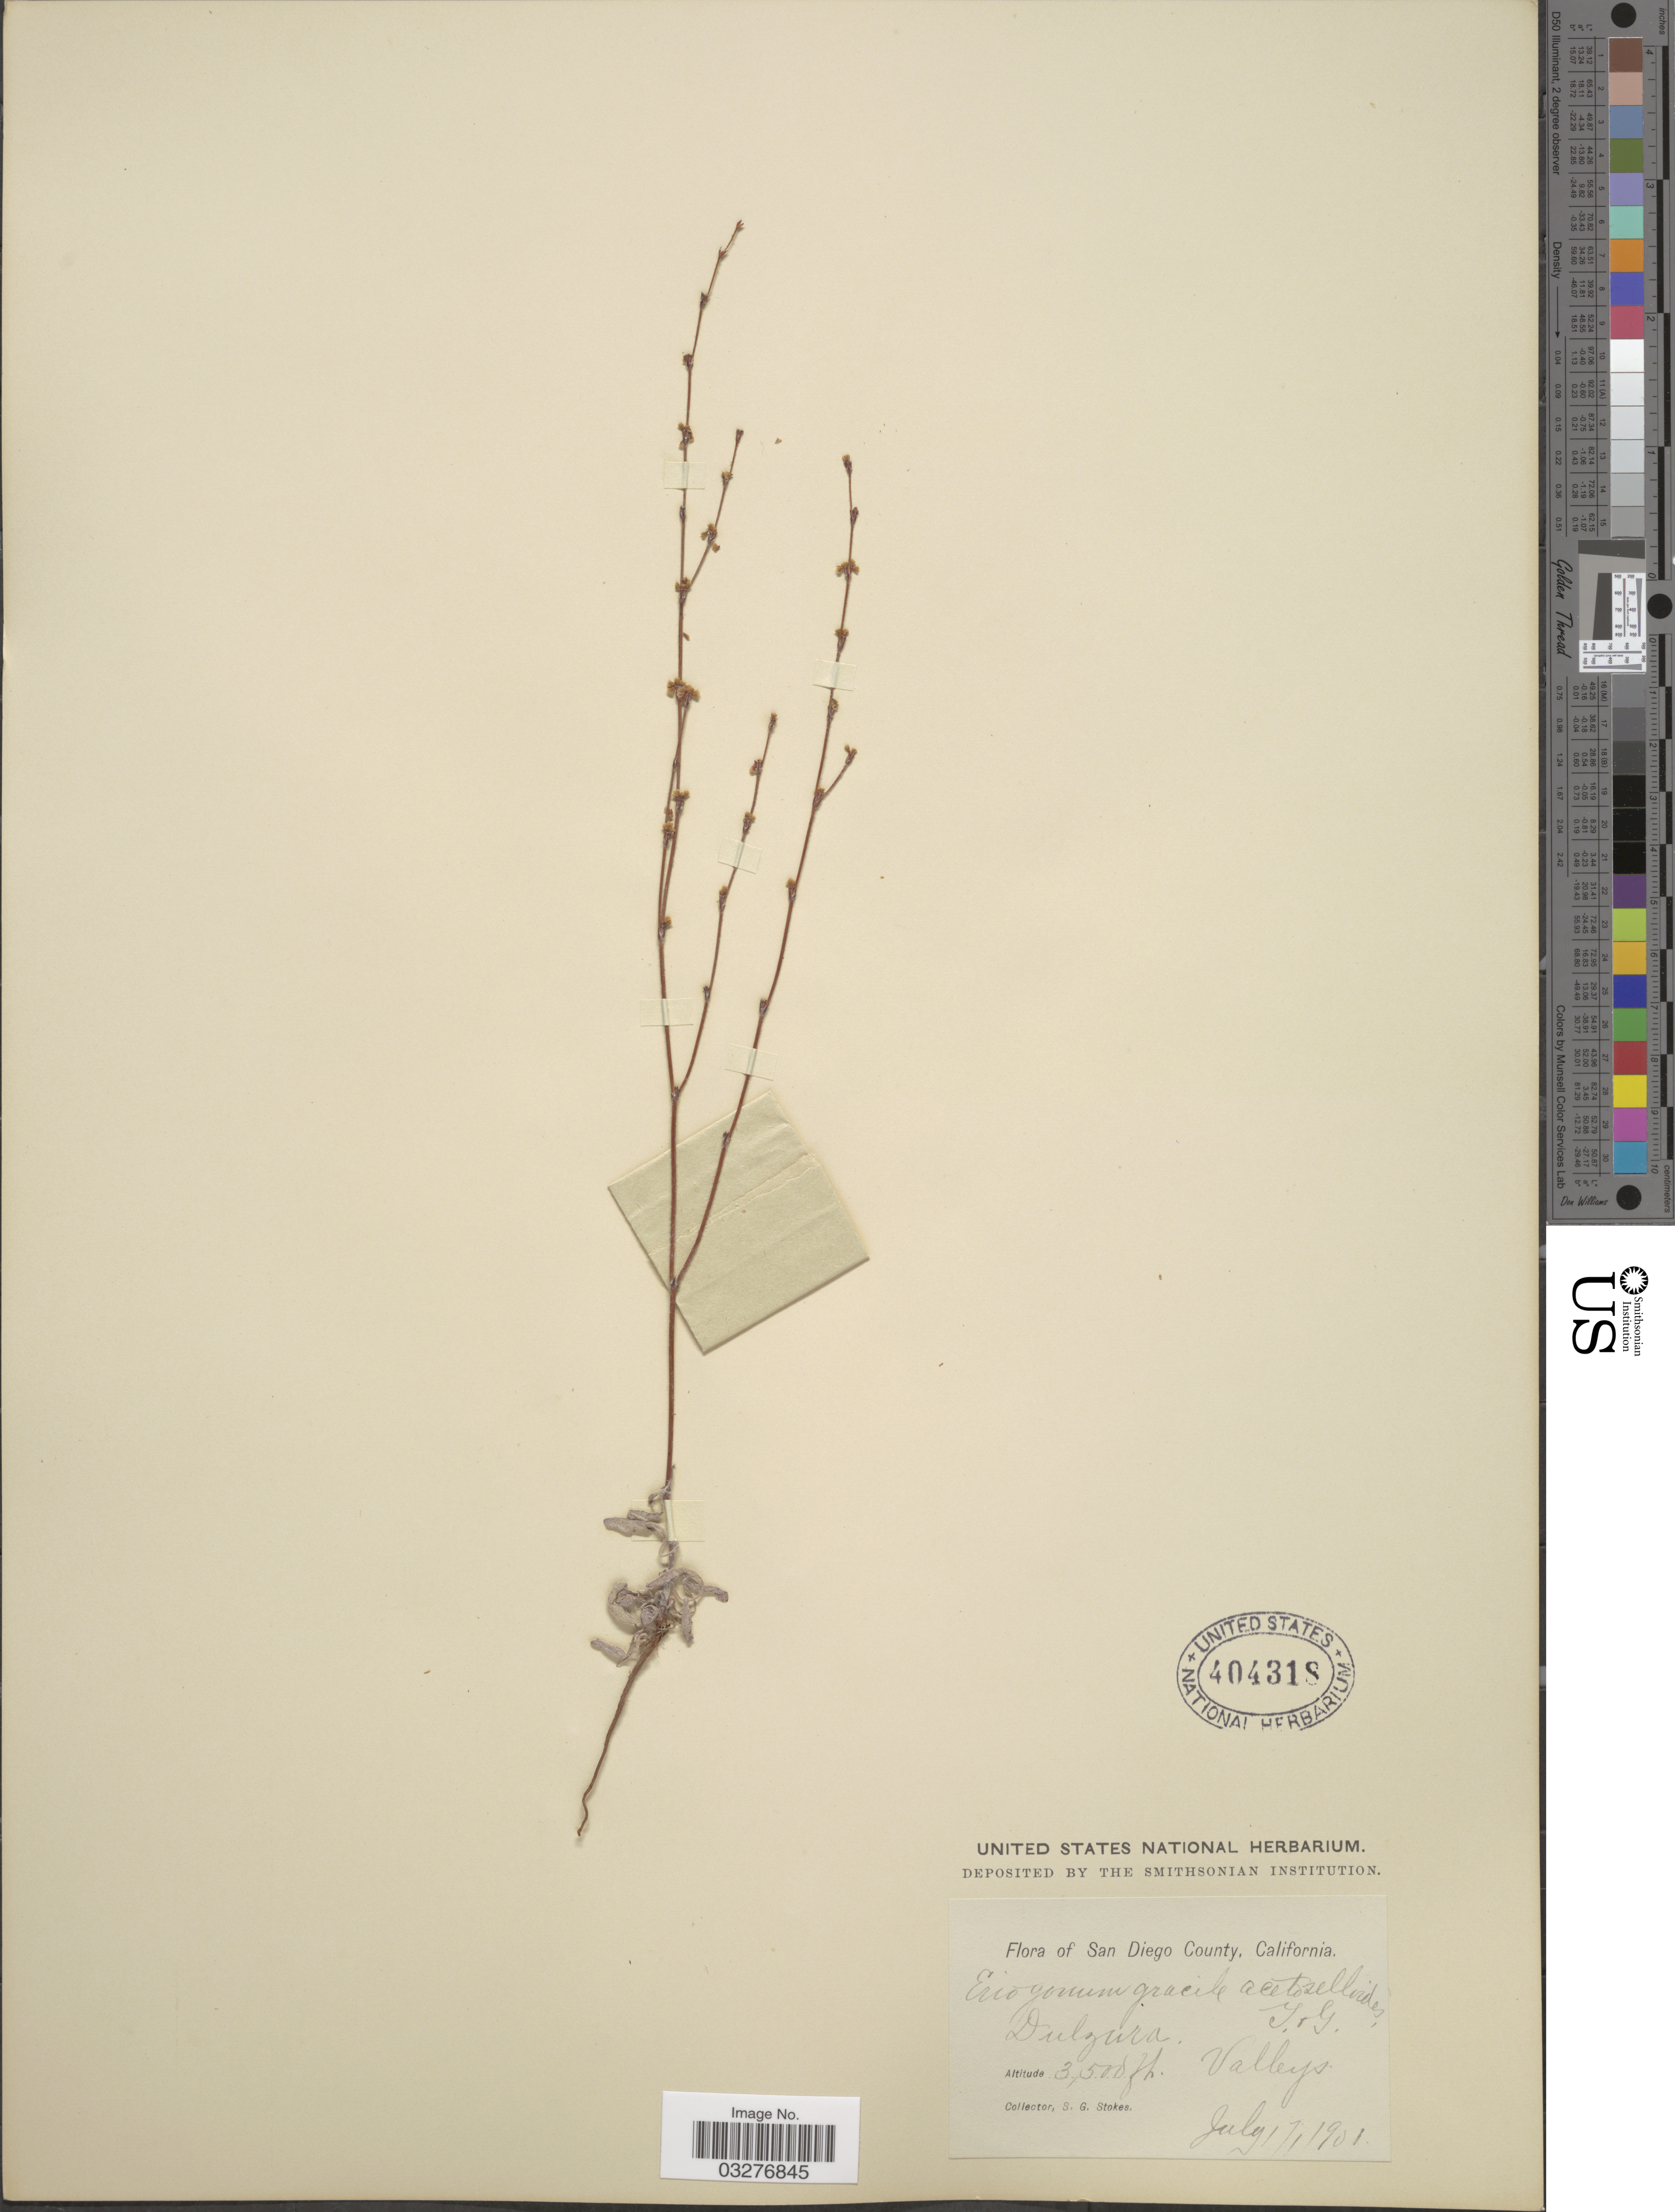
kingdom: Plantae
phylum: Tracheophyta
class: Magnoliopsida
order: Caryophyllales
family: Polygonaceae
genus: Eriogonum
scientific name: Eriogonum gracile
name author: Benth.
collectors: S. G. Stokes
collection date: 1901-07-17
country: United States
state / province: California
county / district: San Diego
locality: San Diego County. Dulzura.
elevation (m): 1067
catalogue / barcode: US 404318